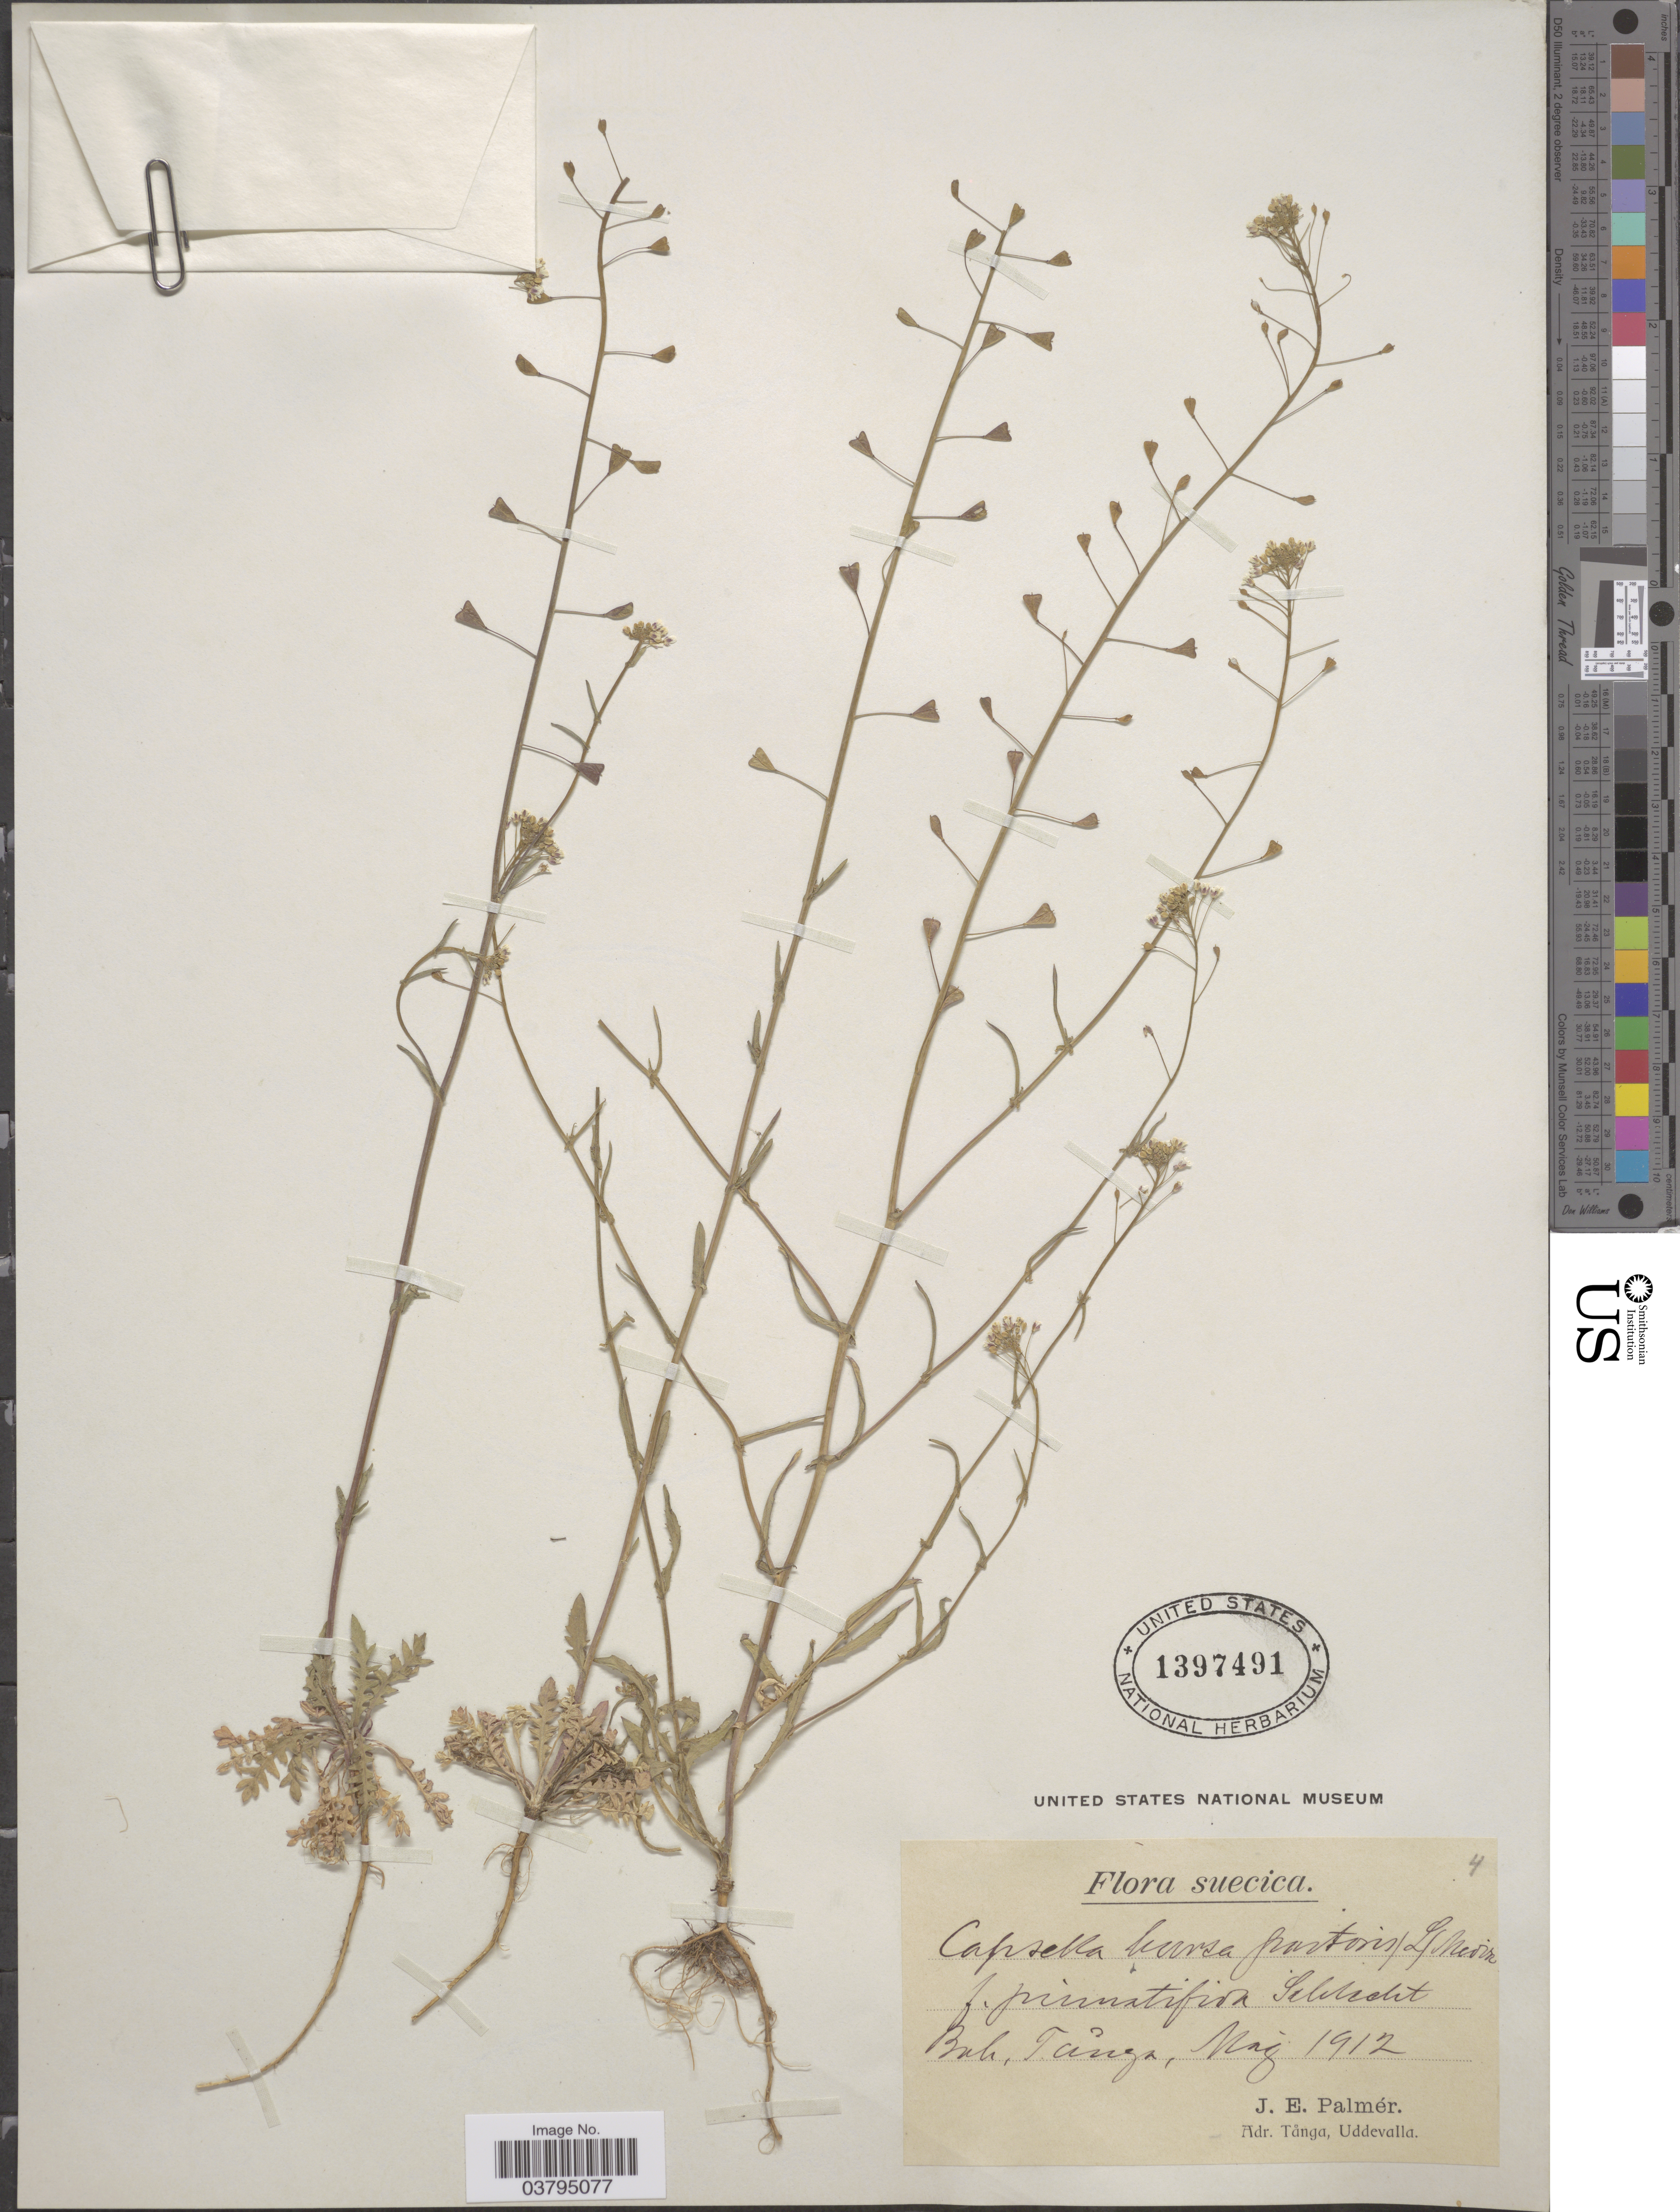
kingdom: Plantae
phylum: Tracheophyta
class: Magnoliopsida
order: Brassicales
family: Brassicaceae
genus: Capsella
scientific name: Capsella bursa-pastoris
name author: (L.) Medik.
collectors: J. E. Palmér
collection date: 1912-05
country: Tanzania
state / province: Tanga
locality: Suecica. Bah. Tanga.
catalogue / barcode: US 1397491